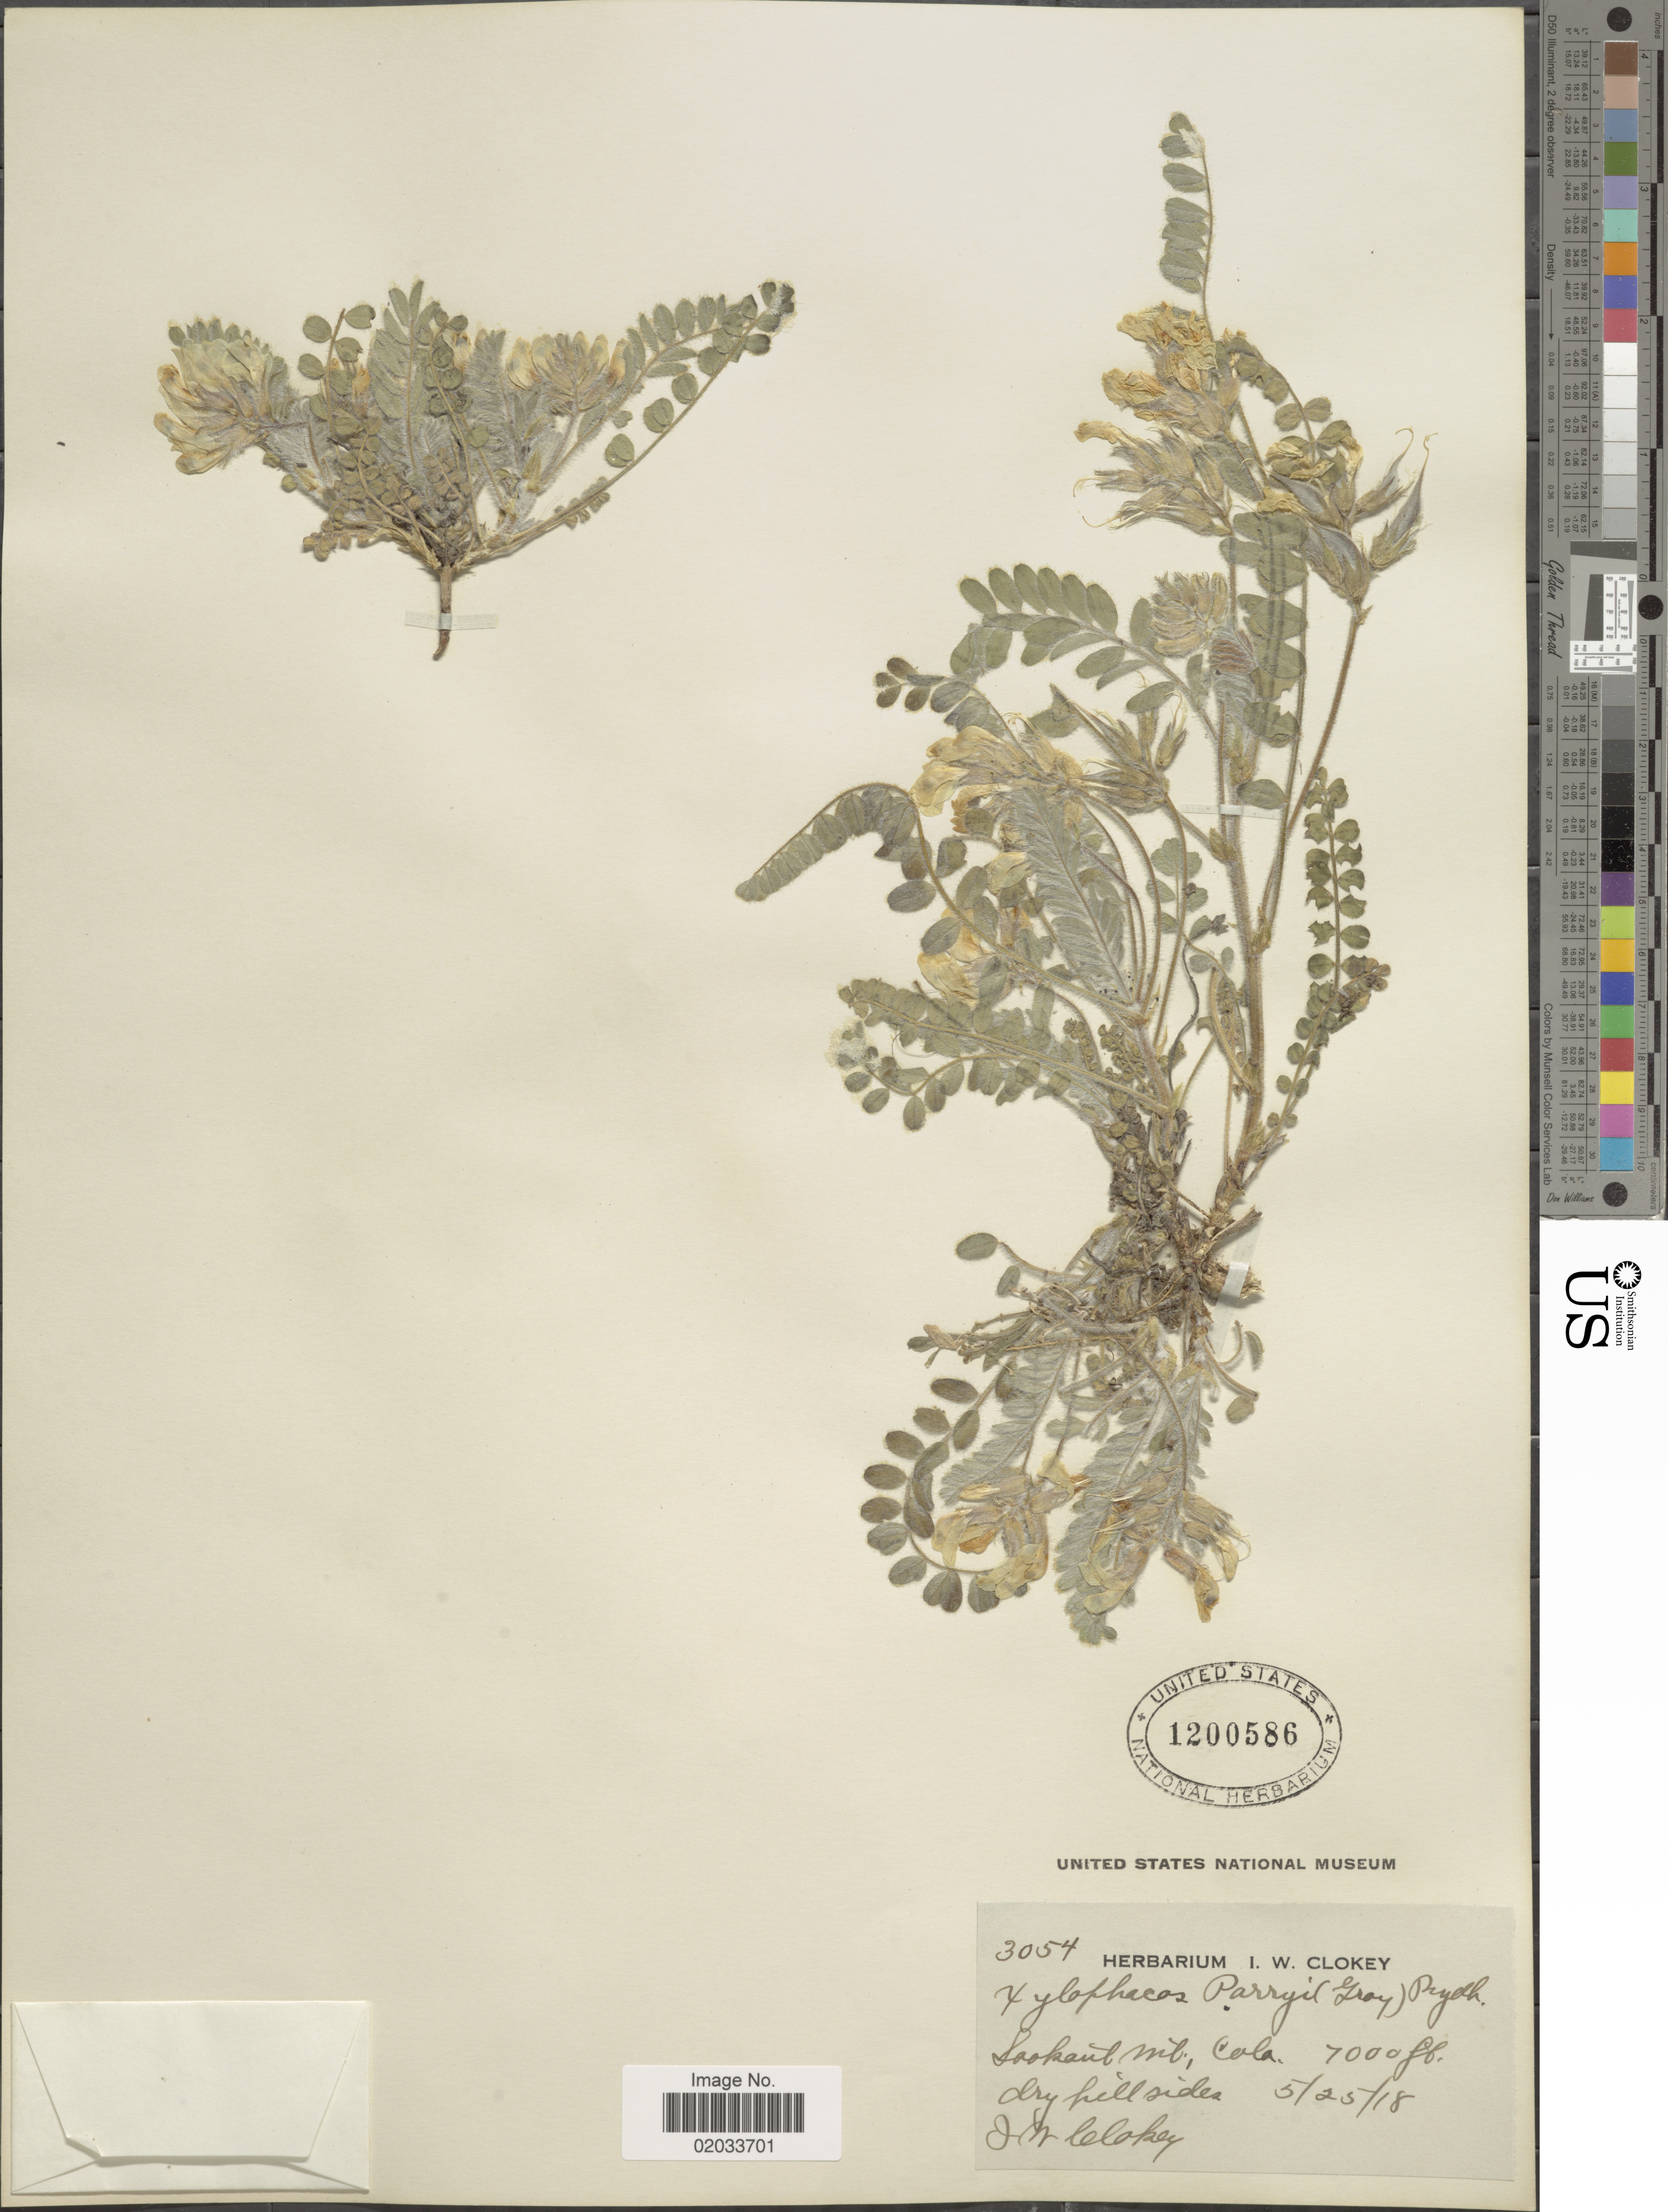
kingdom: Plantae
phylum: Tracheophyta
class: Magnoliopsida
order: Fabales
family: Fabaceae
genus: Astragalus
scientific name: Astragalus parryi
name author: A. Gray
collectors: I. W. Clokey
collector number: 3054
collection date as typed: Transcribed d/m/y: 25/5/18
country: United States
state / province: Colorado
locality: Lookout Mt., dry hill sides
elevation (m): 2134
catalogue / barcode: US 1200586